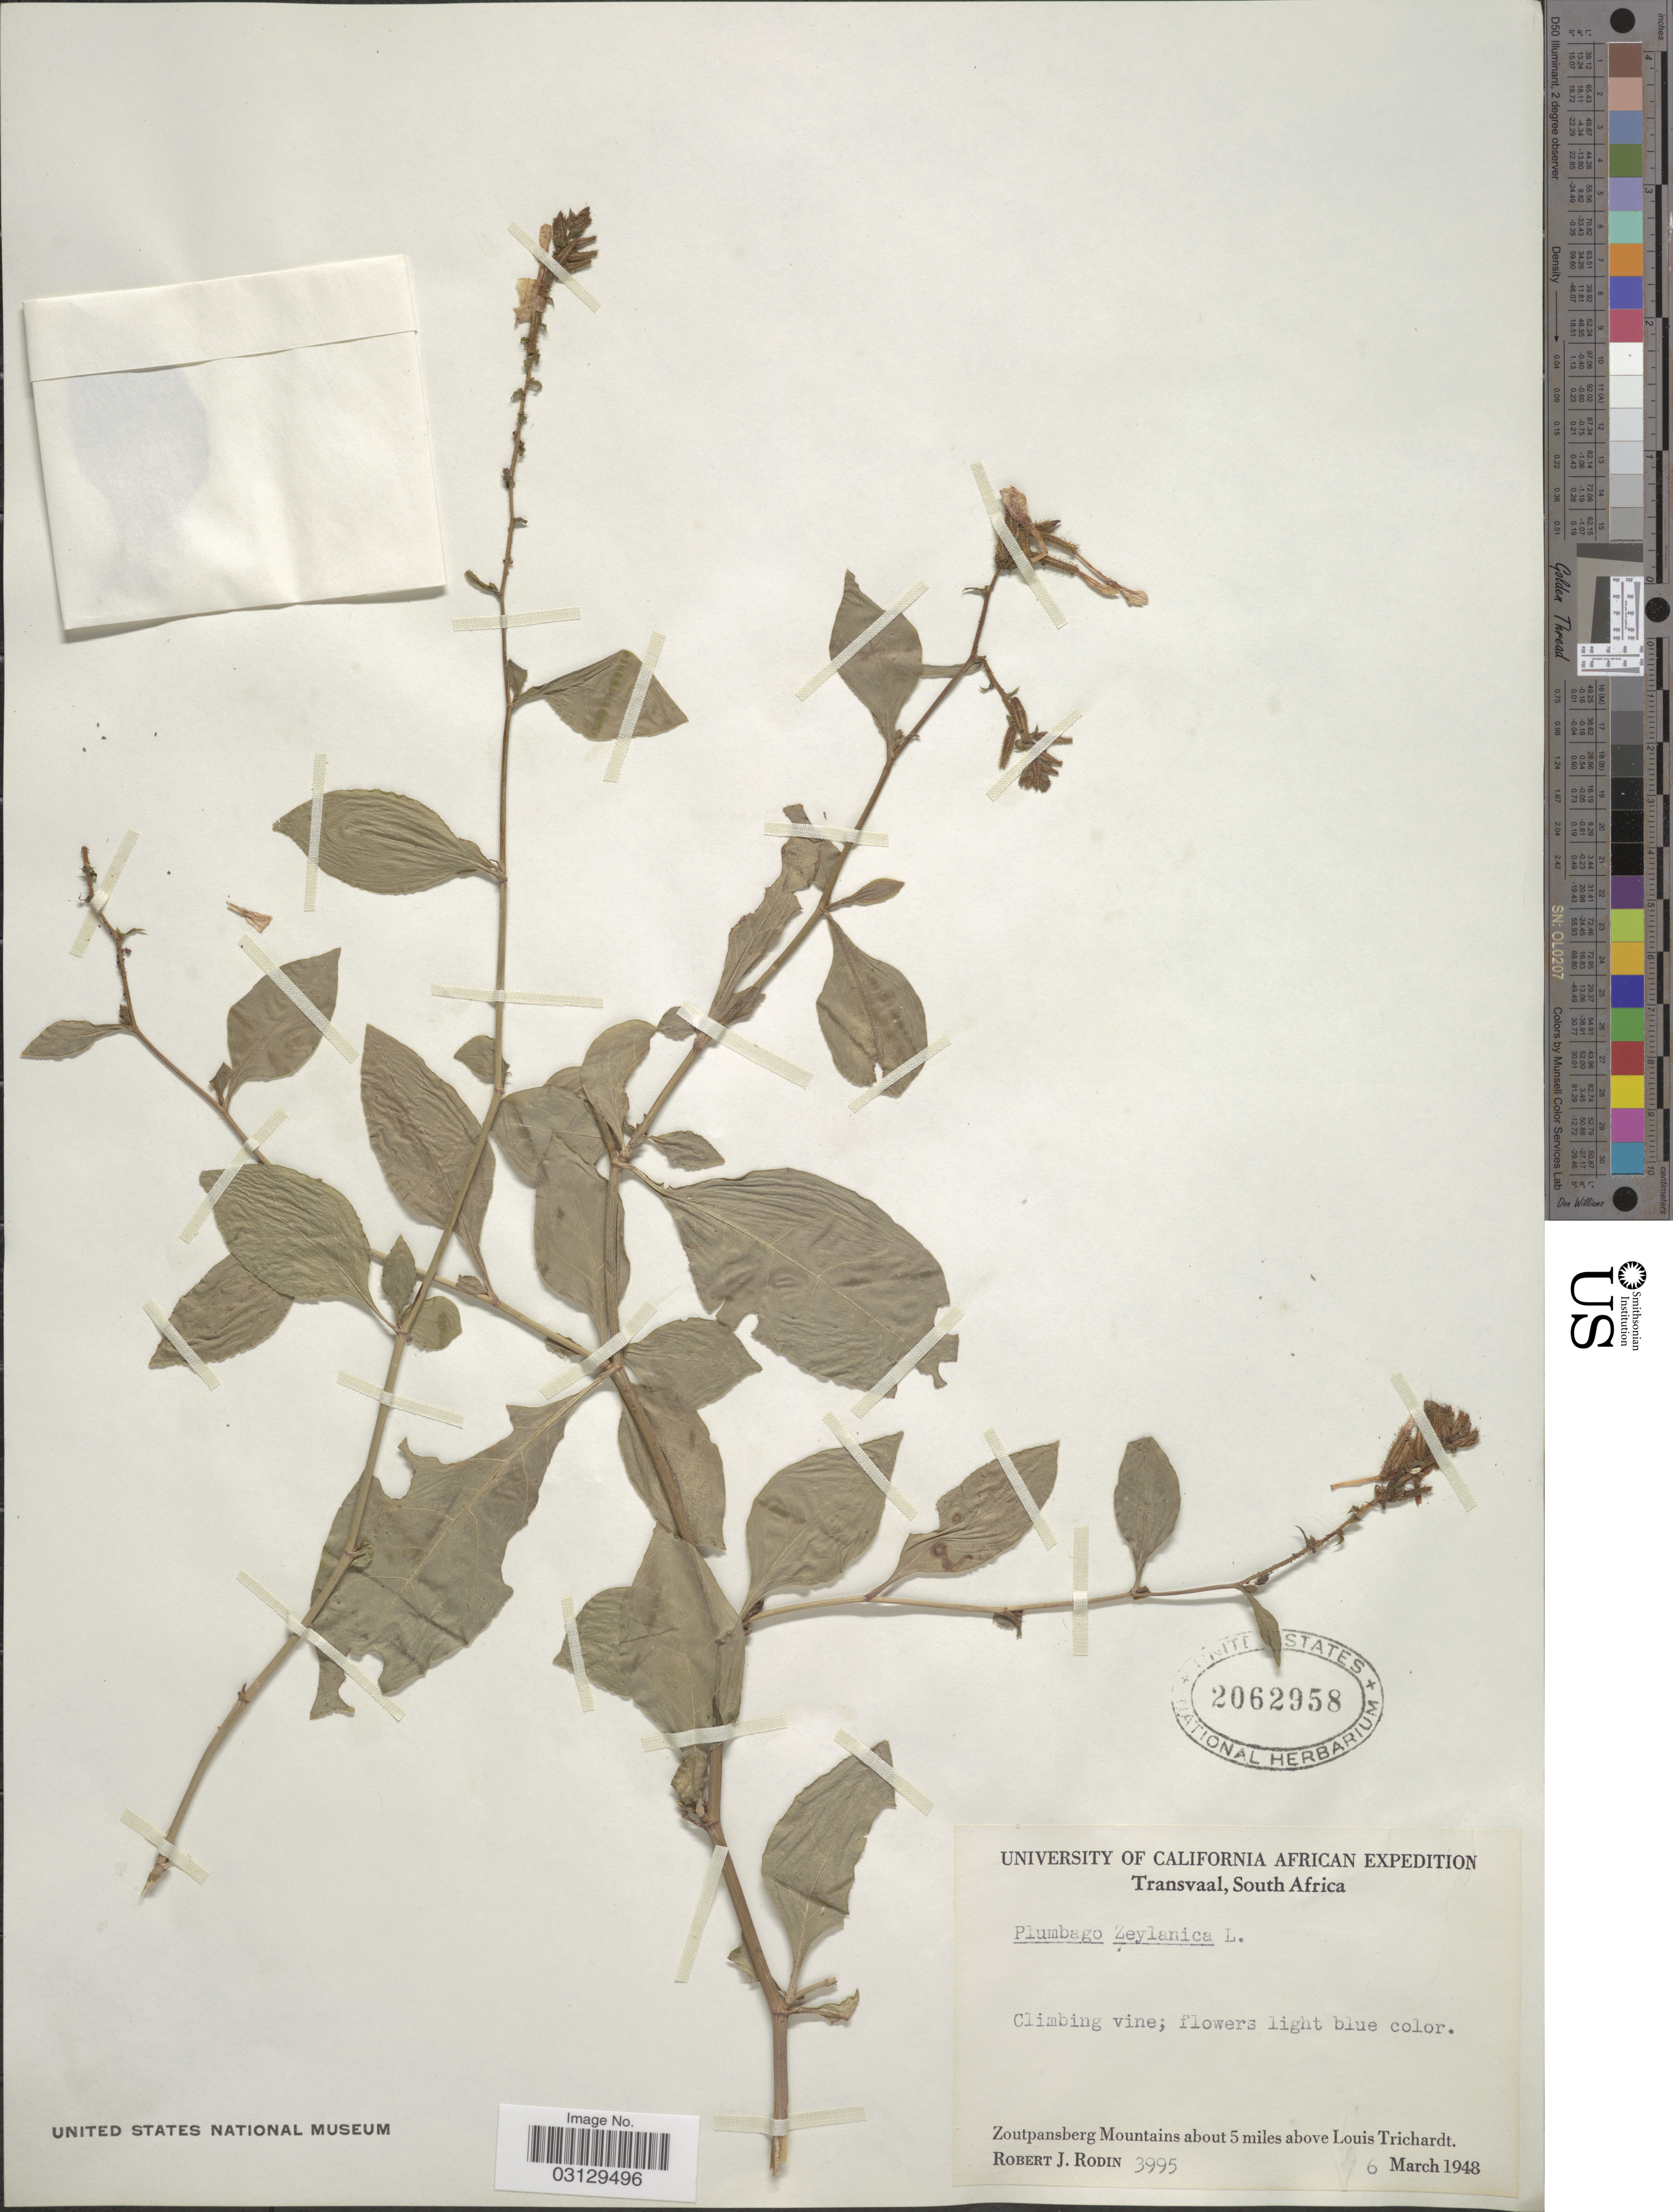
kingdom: Plantae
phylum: Tracheophyta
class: Magnoliopsida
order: Caryophyllales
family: Plumbaginaceae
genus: Plumbago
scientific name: Plumbago zeylanica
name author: L.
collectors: R. J. Rodin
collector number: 3995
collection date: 1948-03-06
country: South Africa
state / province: Limpopo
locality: Transvaal. Zoutpansberg Mountains about 5 miles above Louis Trichardt.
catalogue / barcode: US 2062958